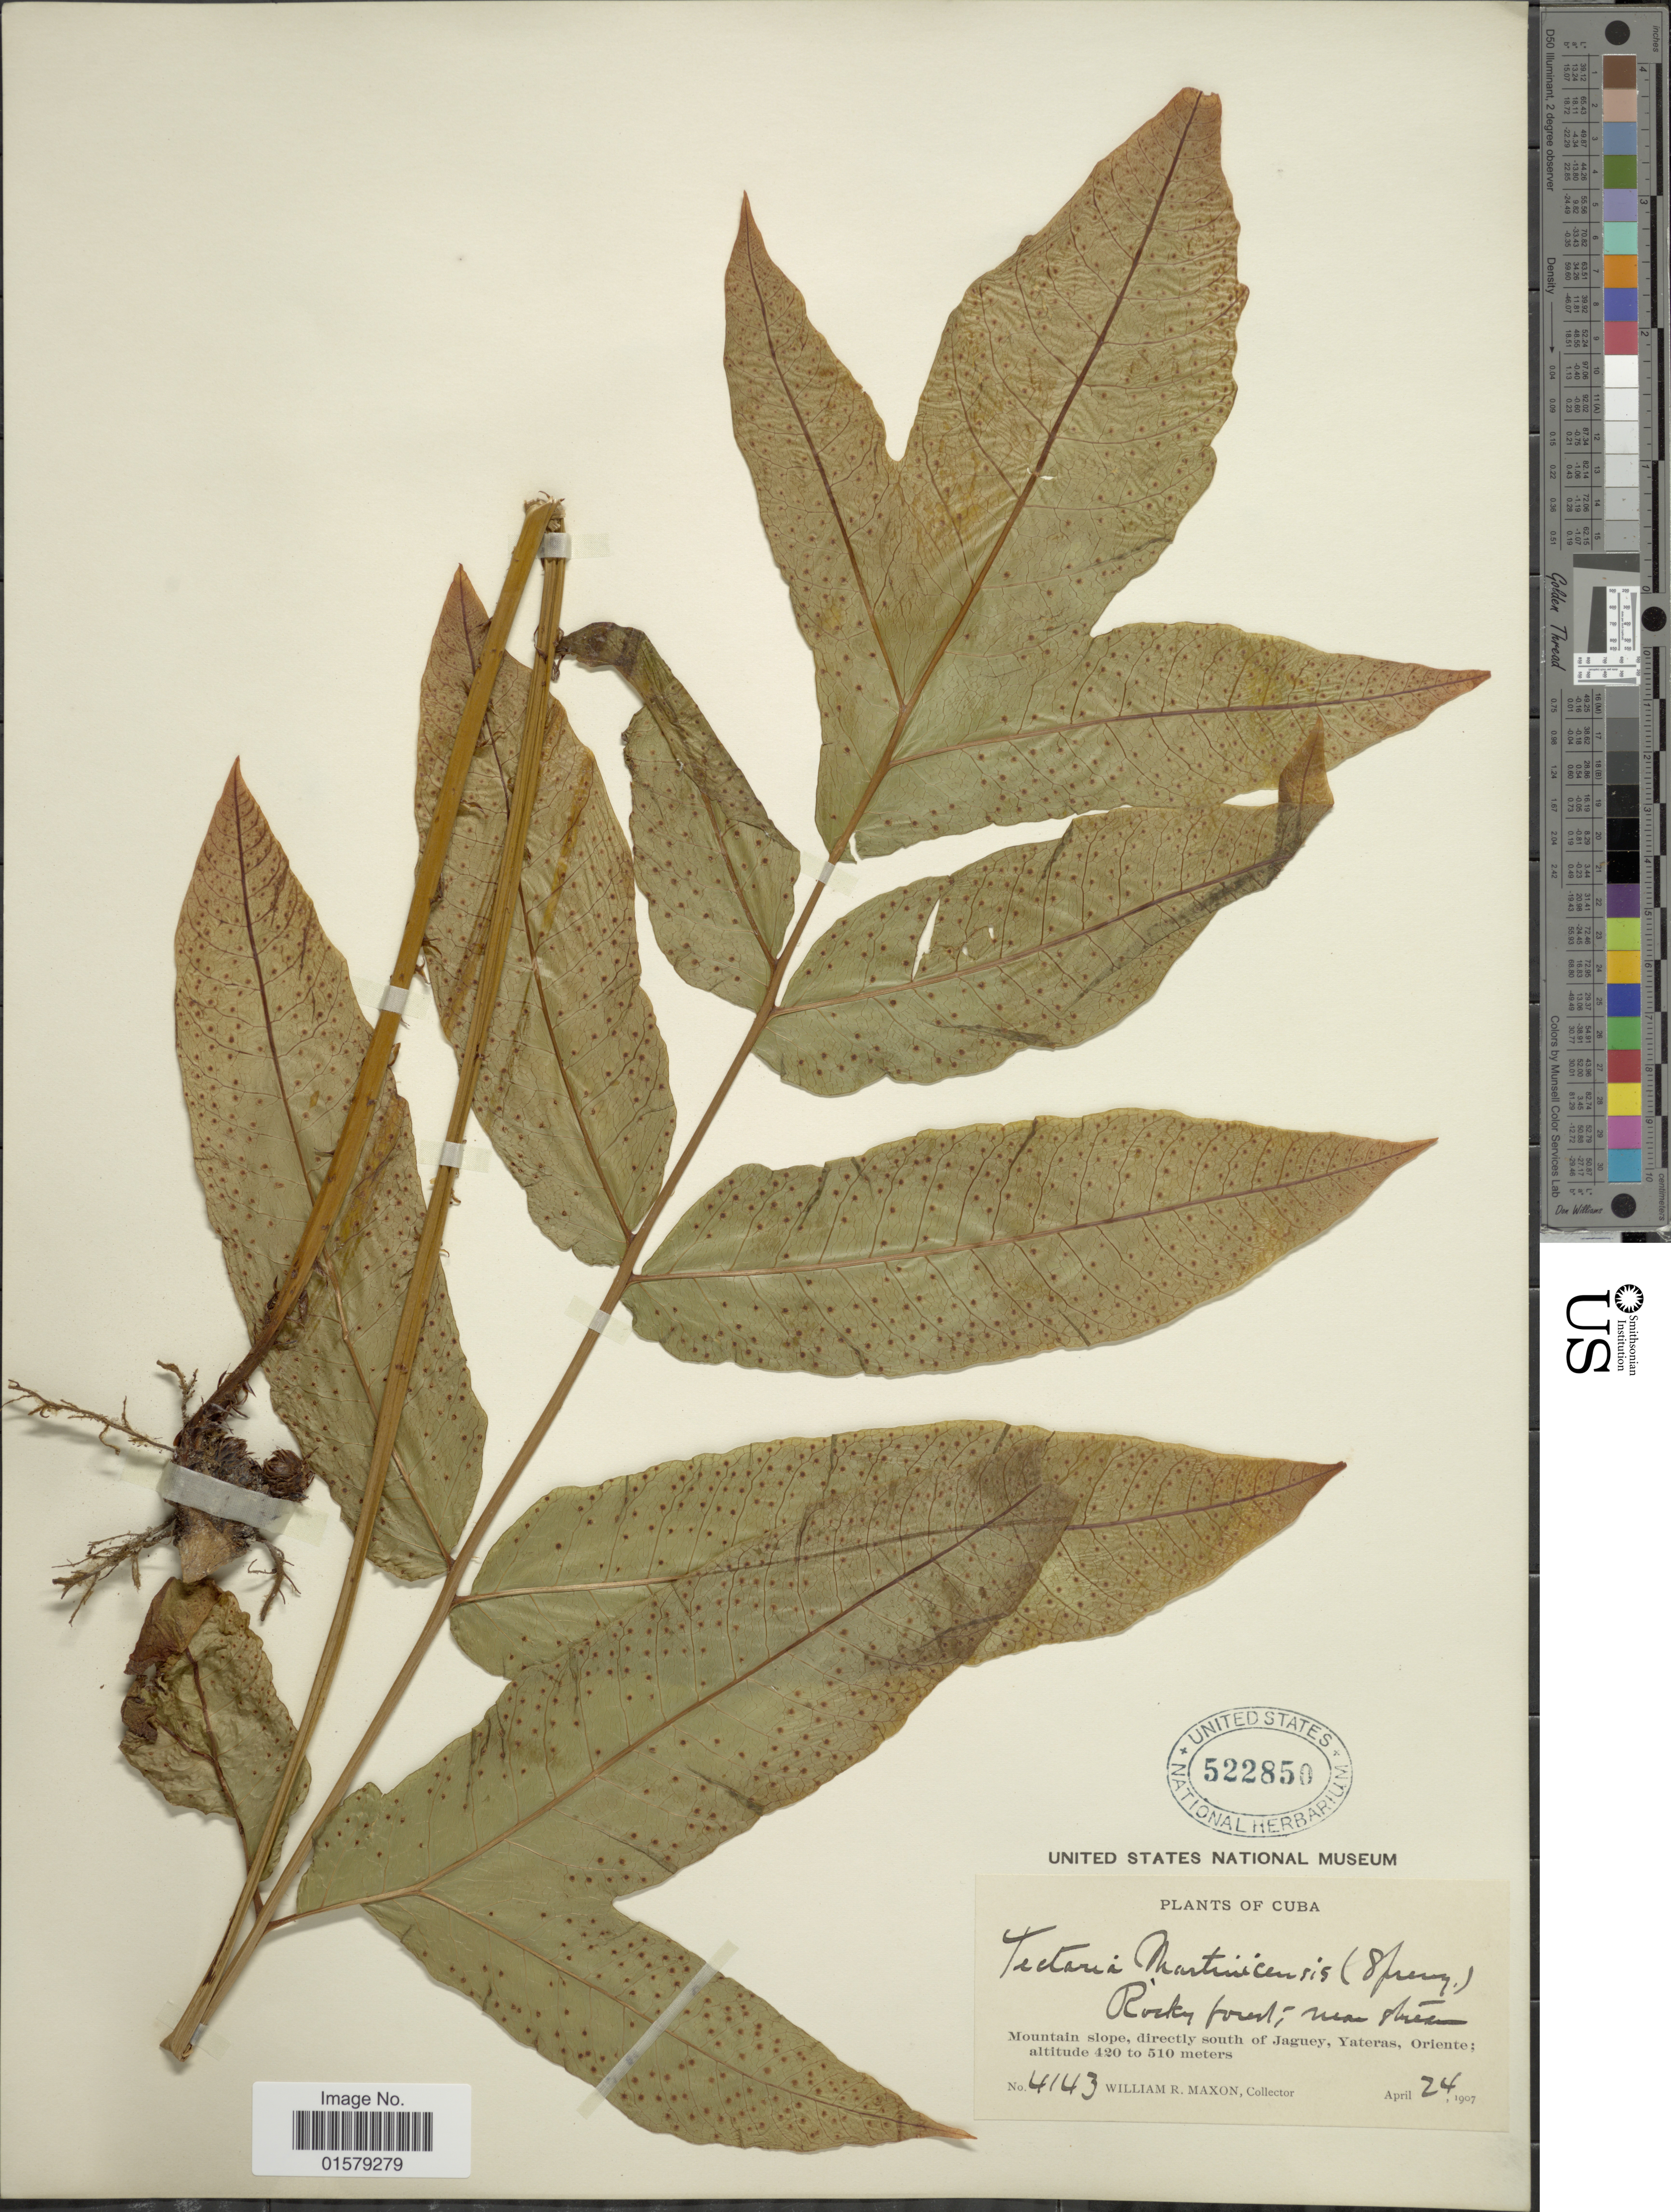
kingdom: Plantae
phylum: Tracheophyta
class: Polypodiopsida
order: Polypodiales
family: Tectariaceae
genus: Tectaria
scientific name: Tectaria incisa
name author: Cav.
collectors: W. R. Maxon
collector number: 4143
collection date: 1907-04-24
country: Cuba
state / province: Oriente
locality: Mountain slope, directly south of Jaguey, Yateras, rocky forest, near stream.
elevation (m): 420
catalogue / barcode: US 522850